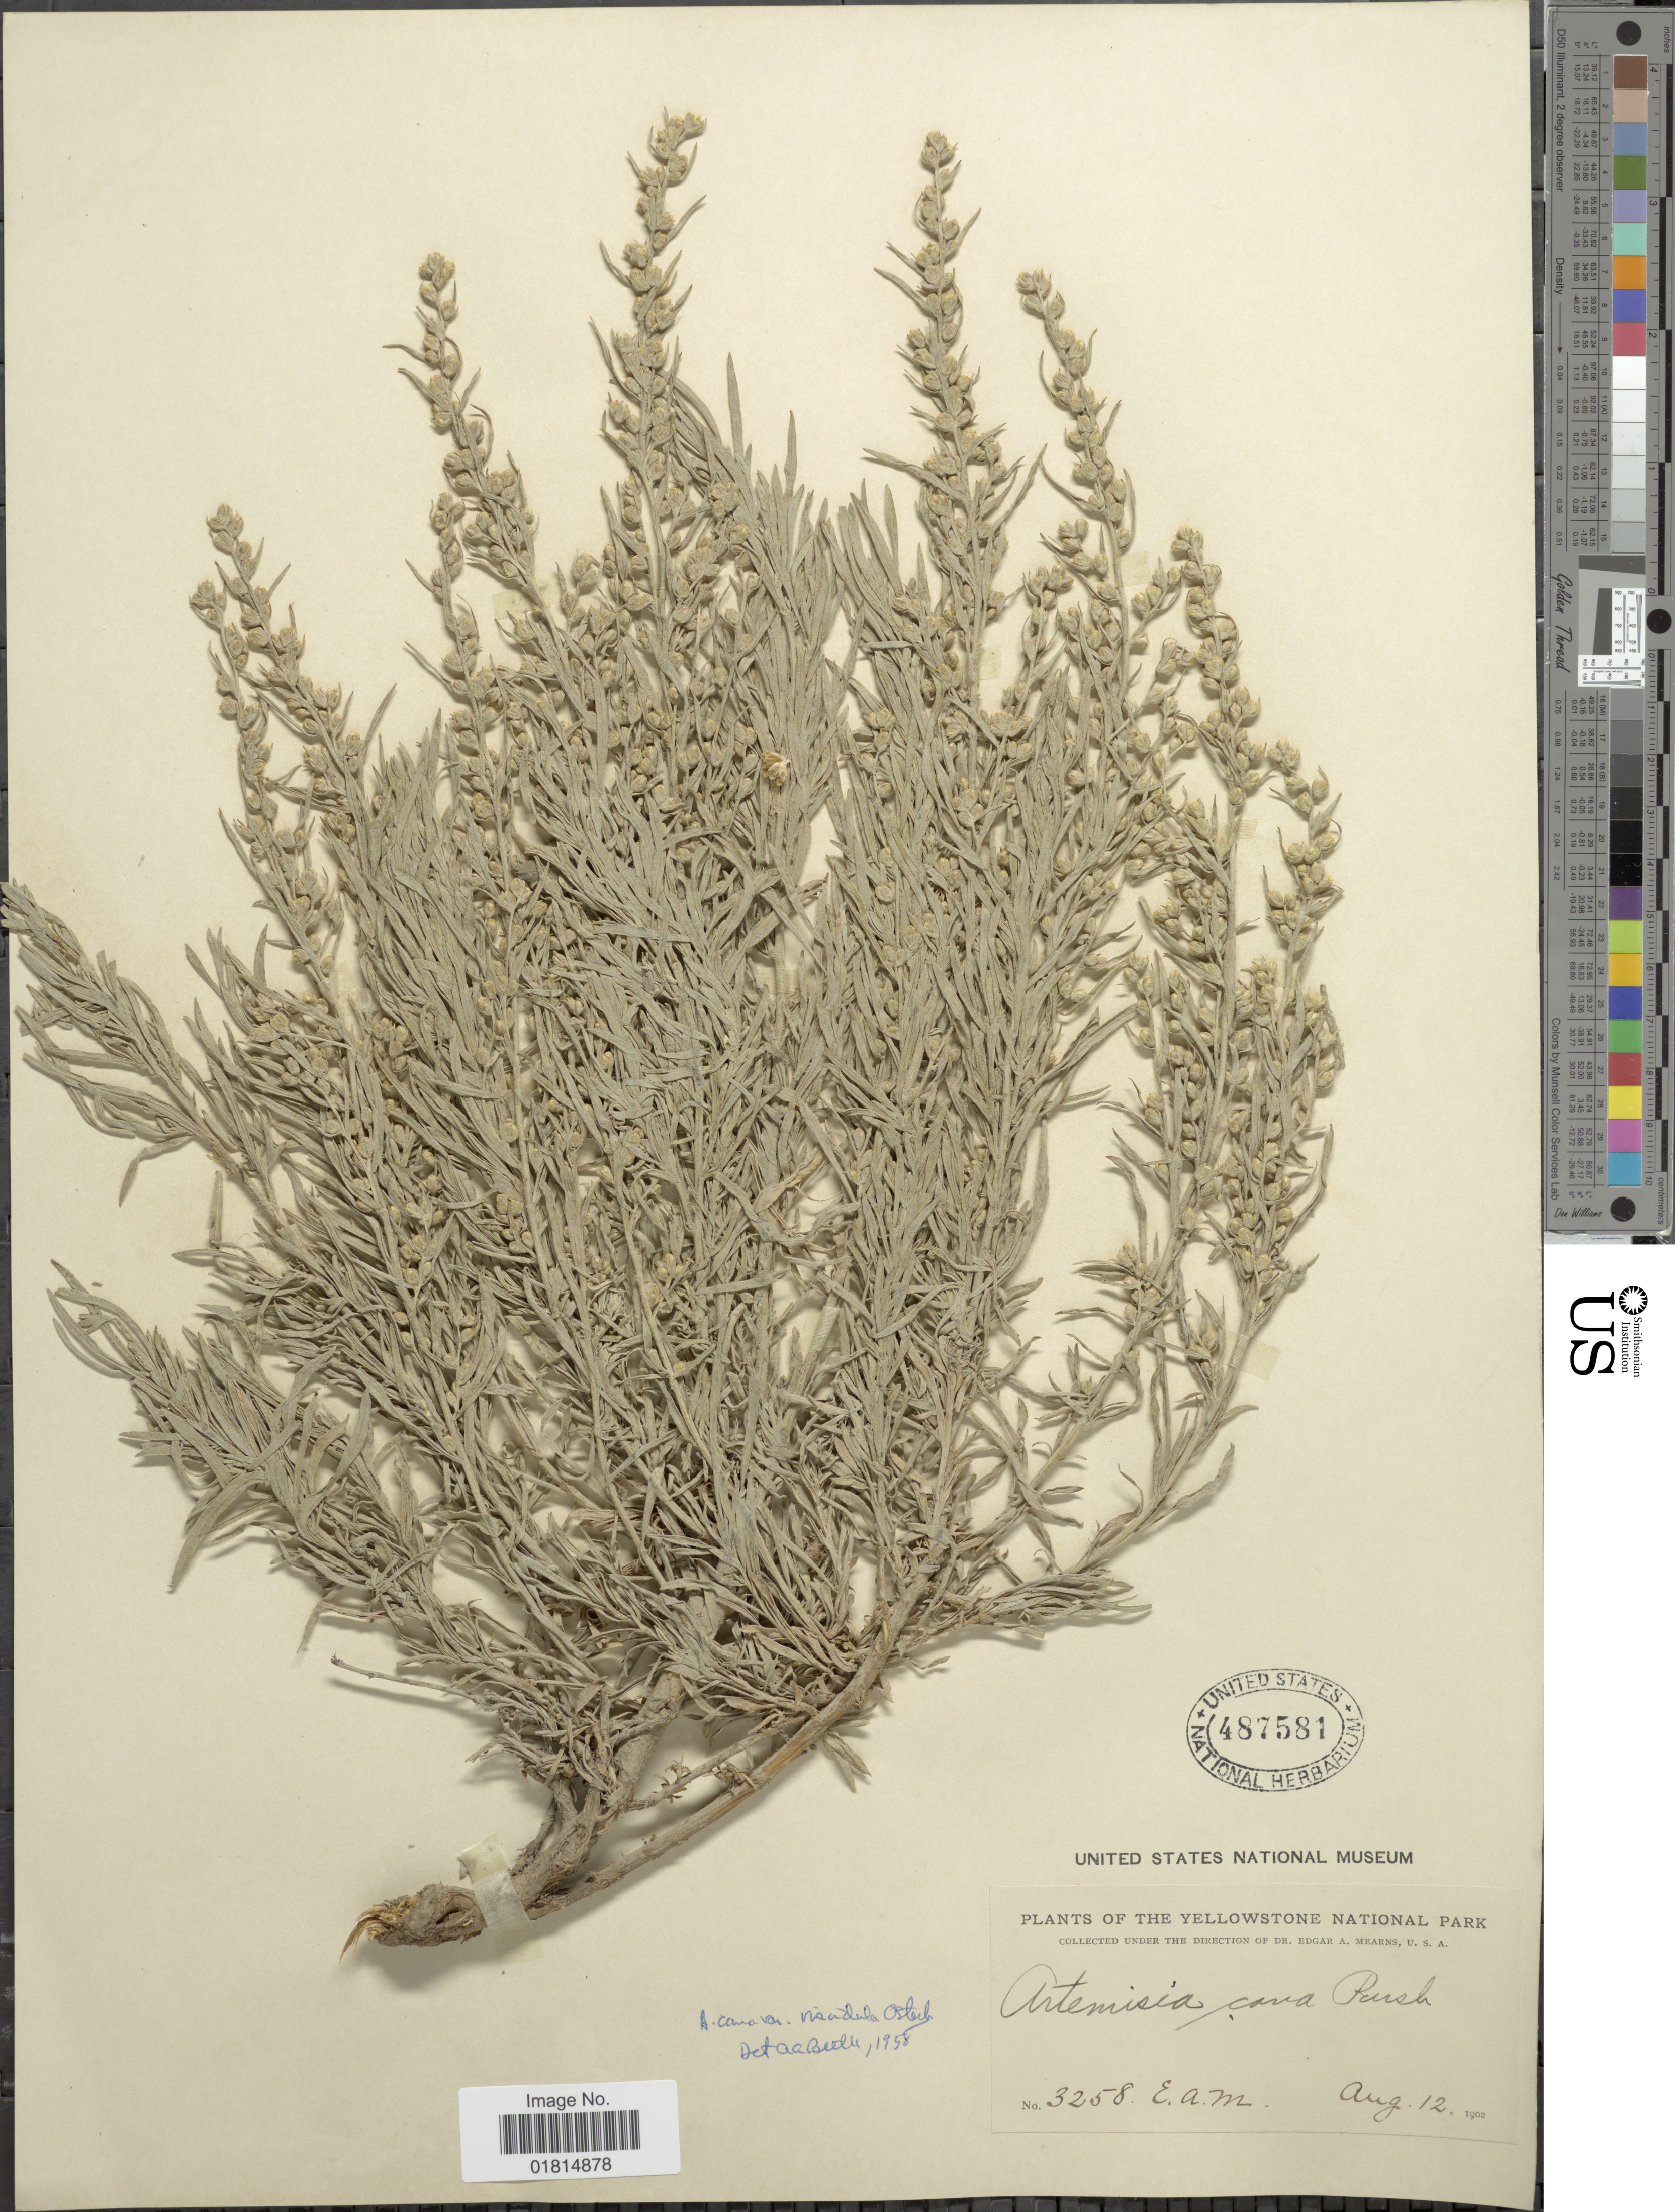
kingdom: Plantae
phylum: Tracheophyta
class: Magnoliopsida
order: Asterales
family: Asteraceae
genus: Artemisia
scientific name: Artemisia cana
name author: Pursh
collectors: E. A. Mearns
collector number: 3258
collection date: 1902-08-12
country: United States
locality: Yellowstone National Park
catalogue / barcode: US 487581